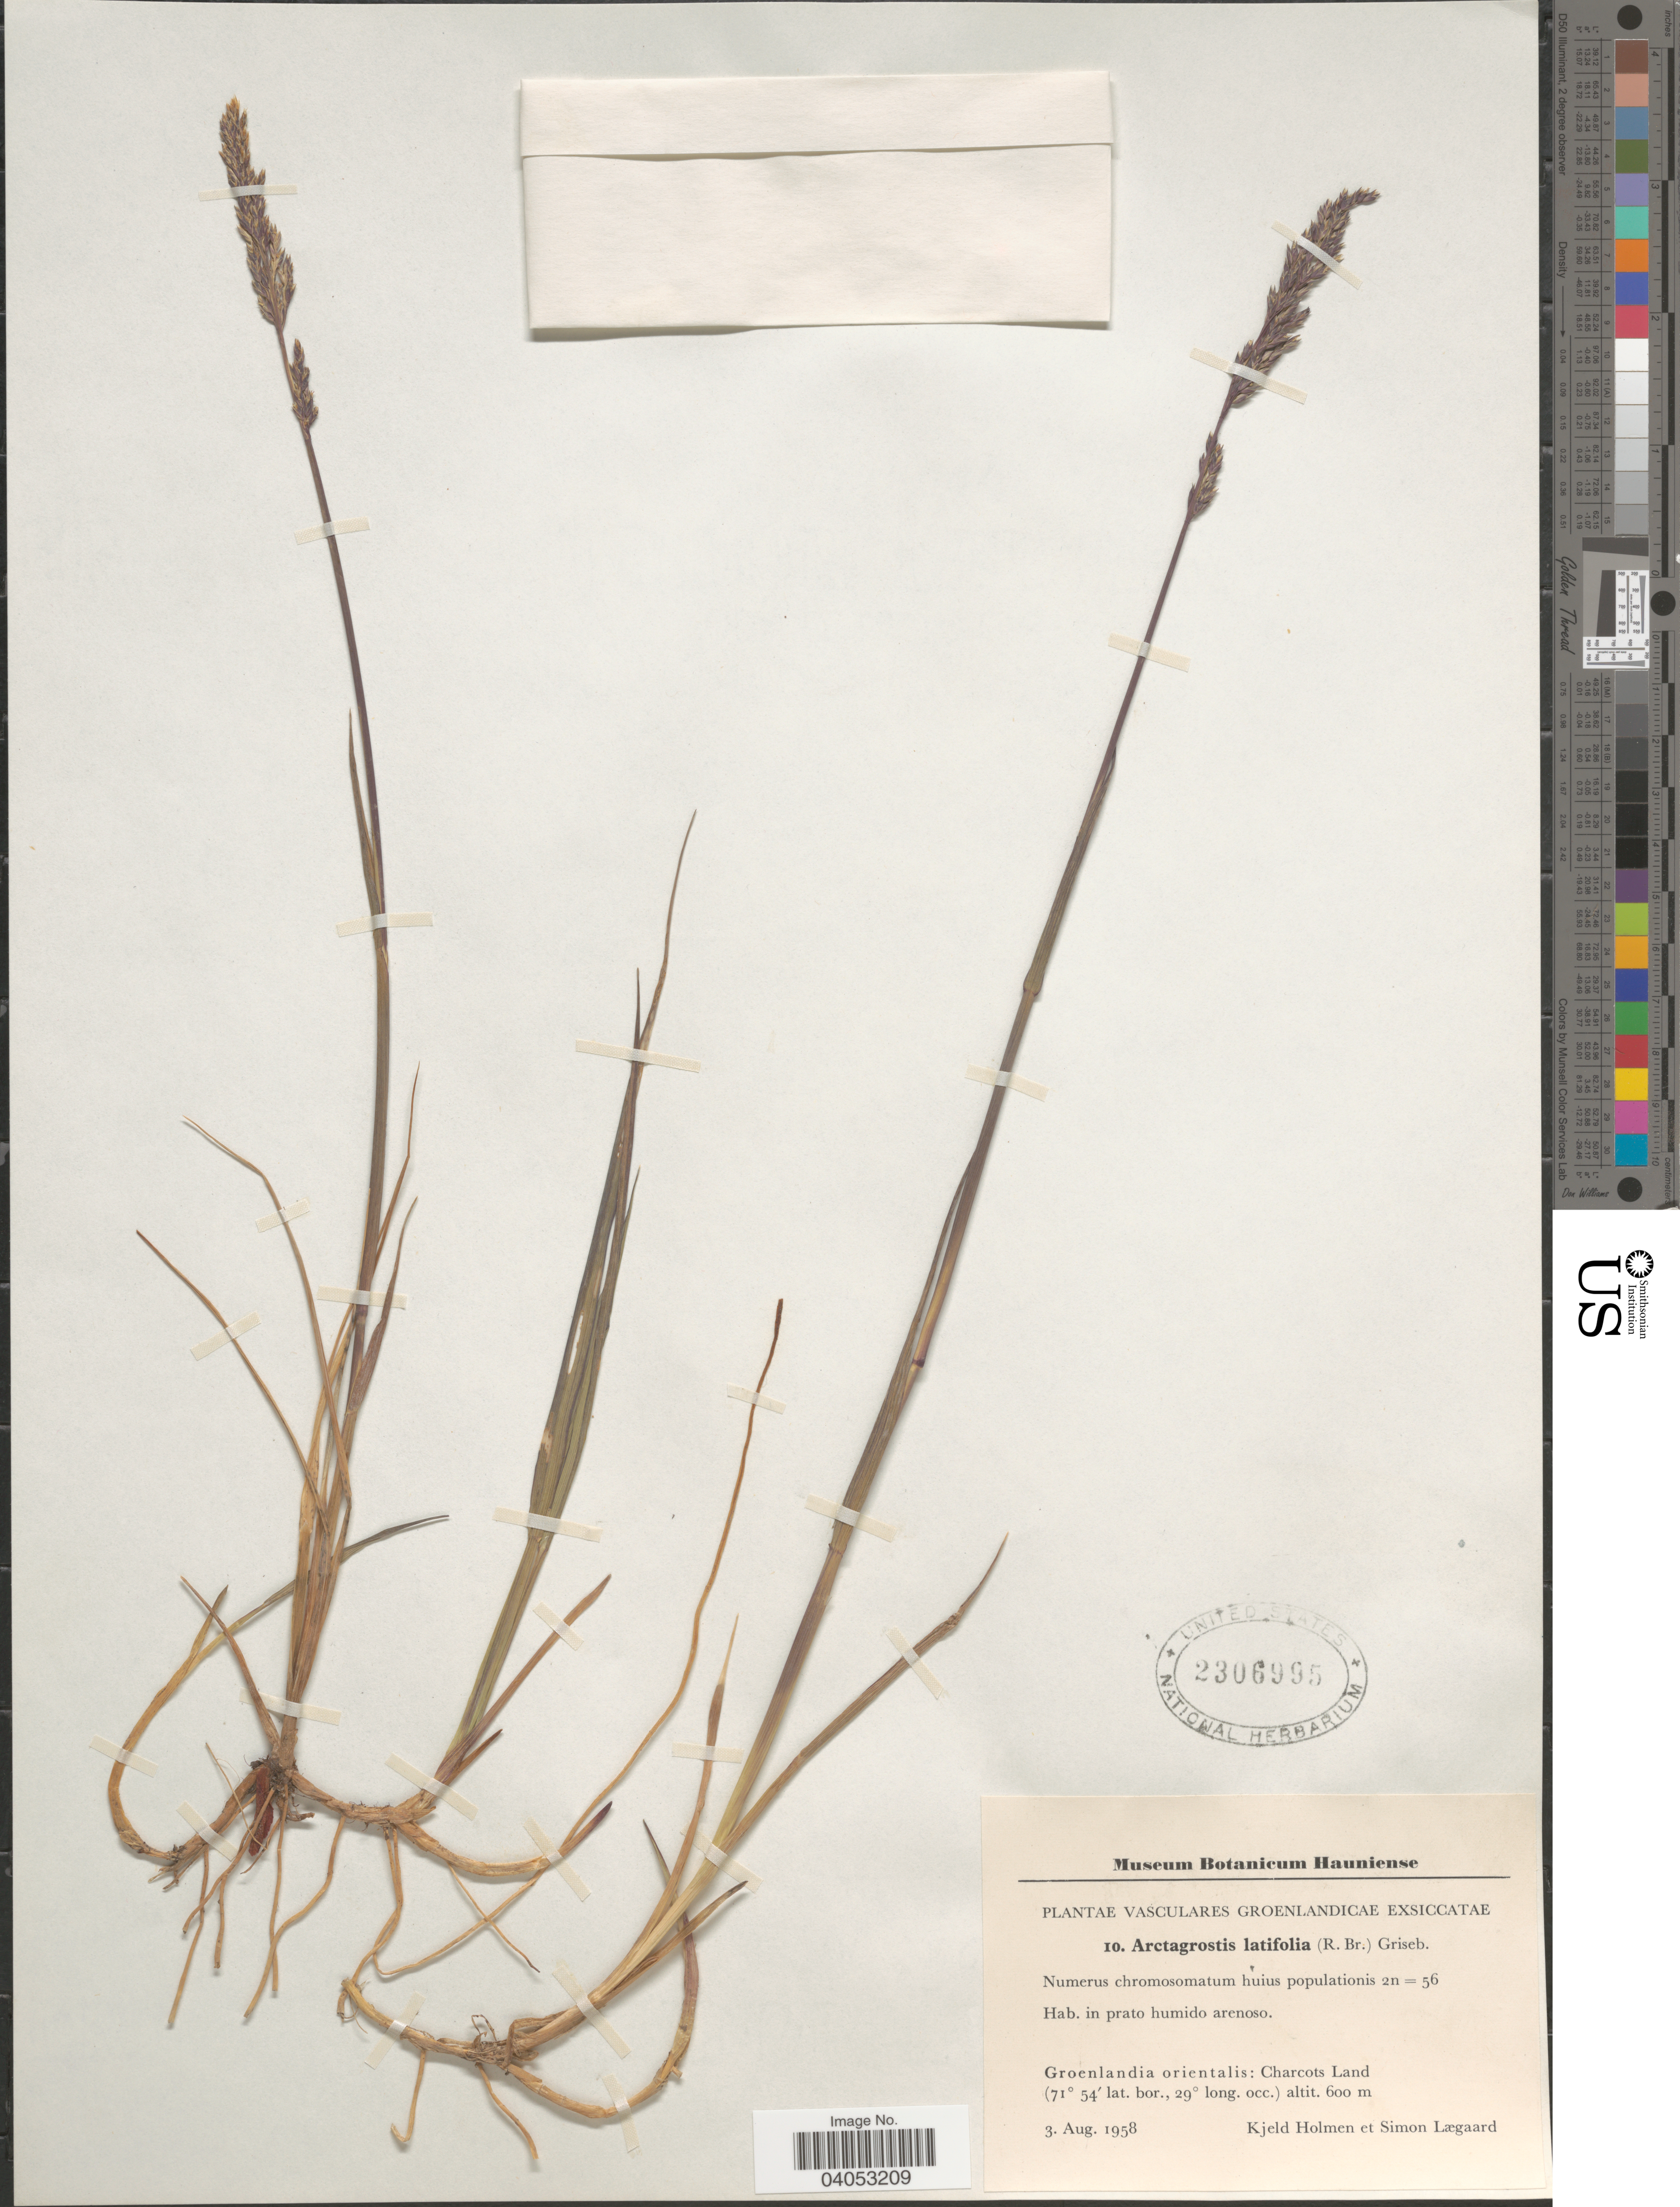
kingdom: Plantae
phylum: Tracheophyta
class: Liliopsida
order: Poales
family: Poaceae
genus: Arctagrostis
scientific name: Arctagrostis latifolia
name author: (R. Br.) Griseb.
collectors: K. A. Holmen & S. Lægaard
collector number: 10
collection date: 1958-08-03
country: Greenland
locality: Groenlandicae. Groenlandia orientalis: Charcots Land.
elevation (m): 600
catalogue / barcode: US 2306995